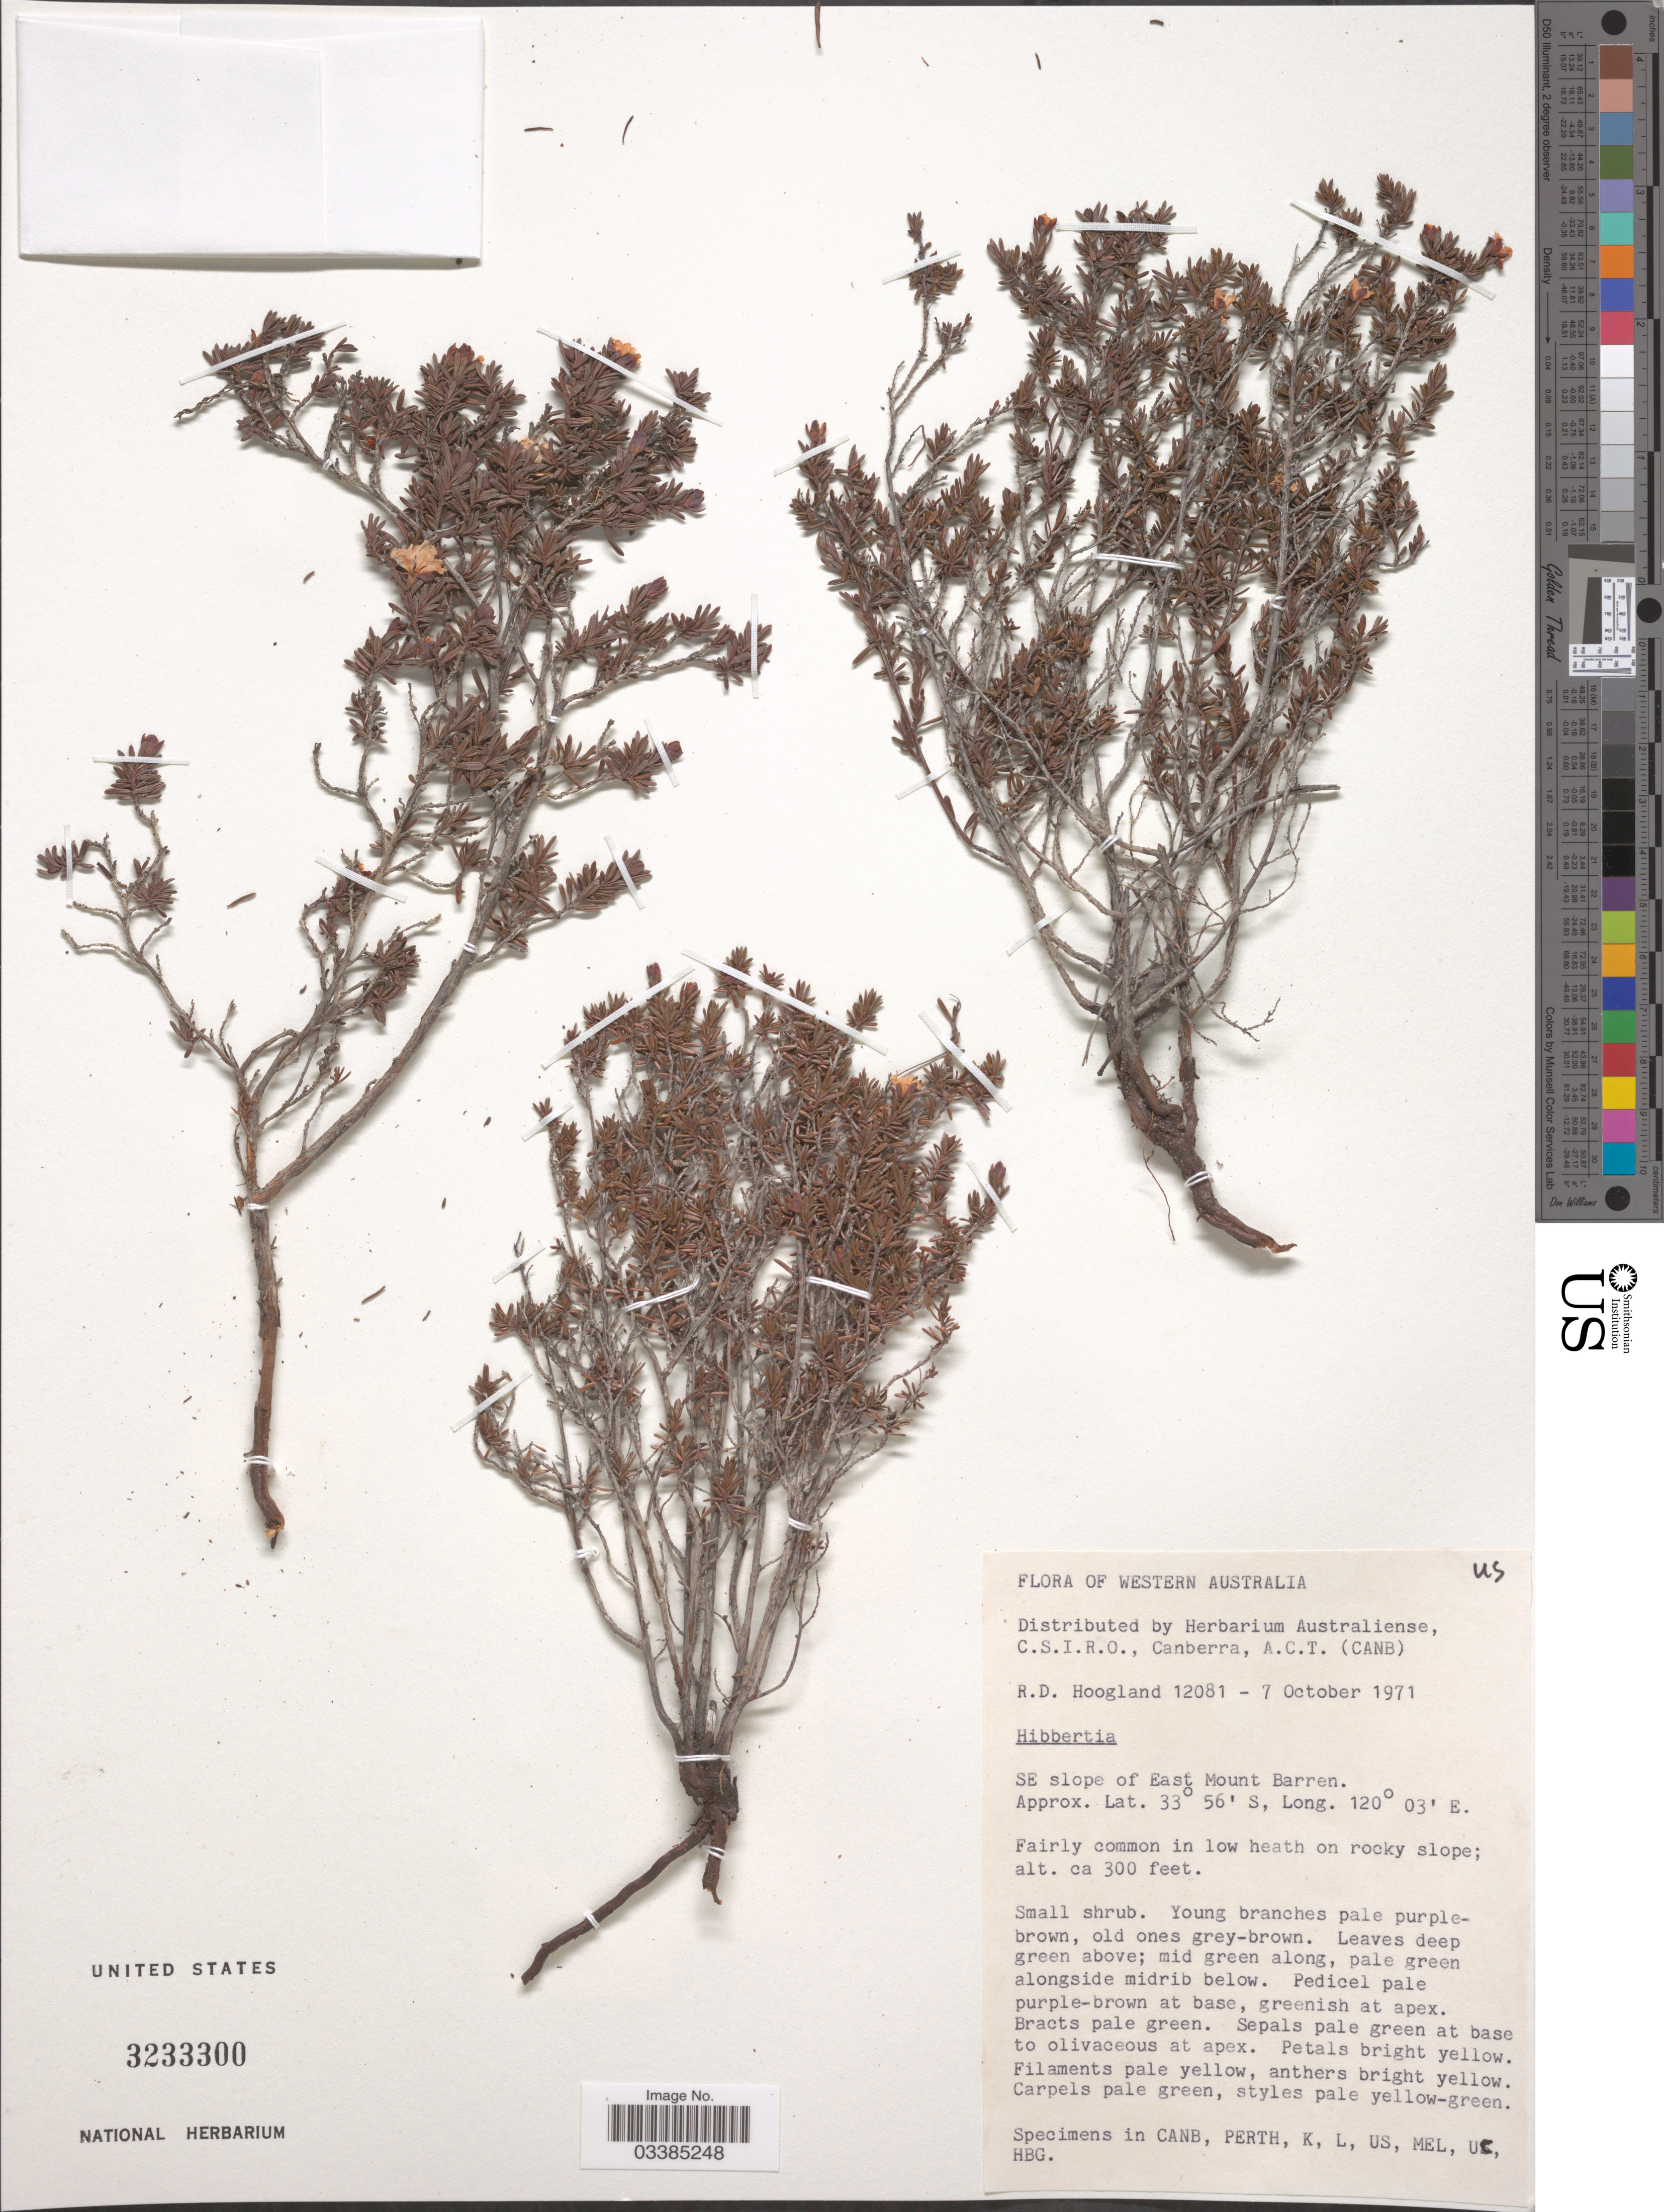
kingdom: Plantae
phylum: Tracheophyta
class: Magnoliopsida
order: Dilleniales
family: Dilleniaceae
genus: Hibbertia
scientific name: Hibbertia sp.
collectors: R. D. Hoogland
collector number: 12081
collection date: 1971-10-07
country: Australia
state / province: Western Australia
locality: SE slope of East Mount Barren.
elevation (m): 91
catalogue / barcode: US 3233300